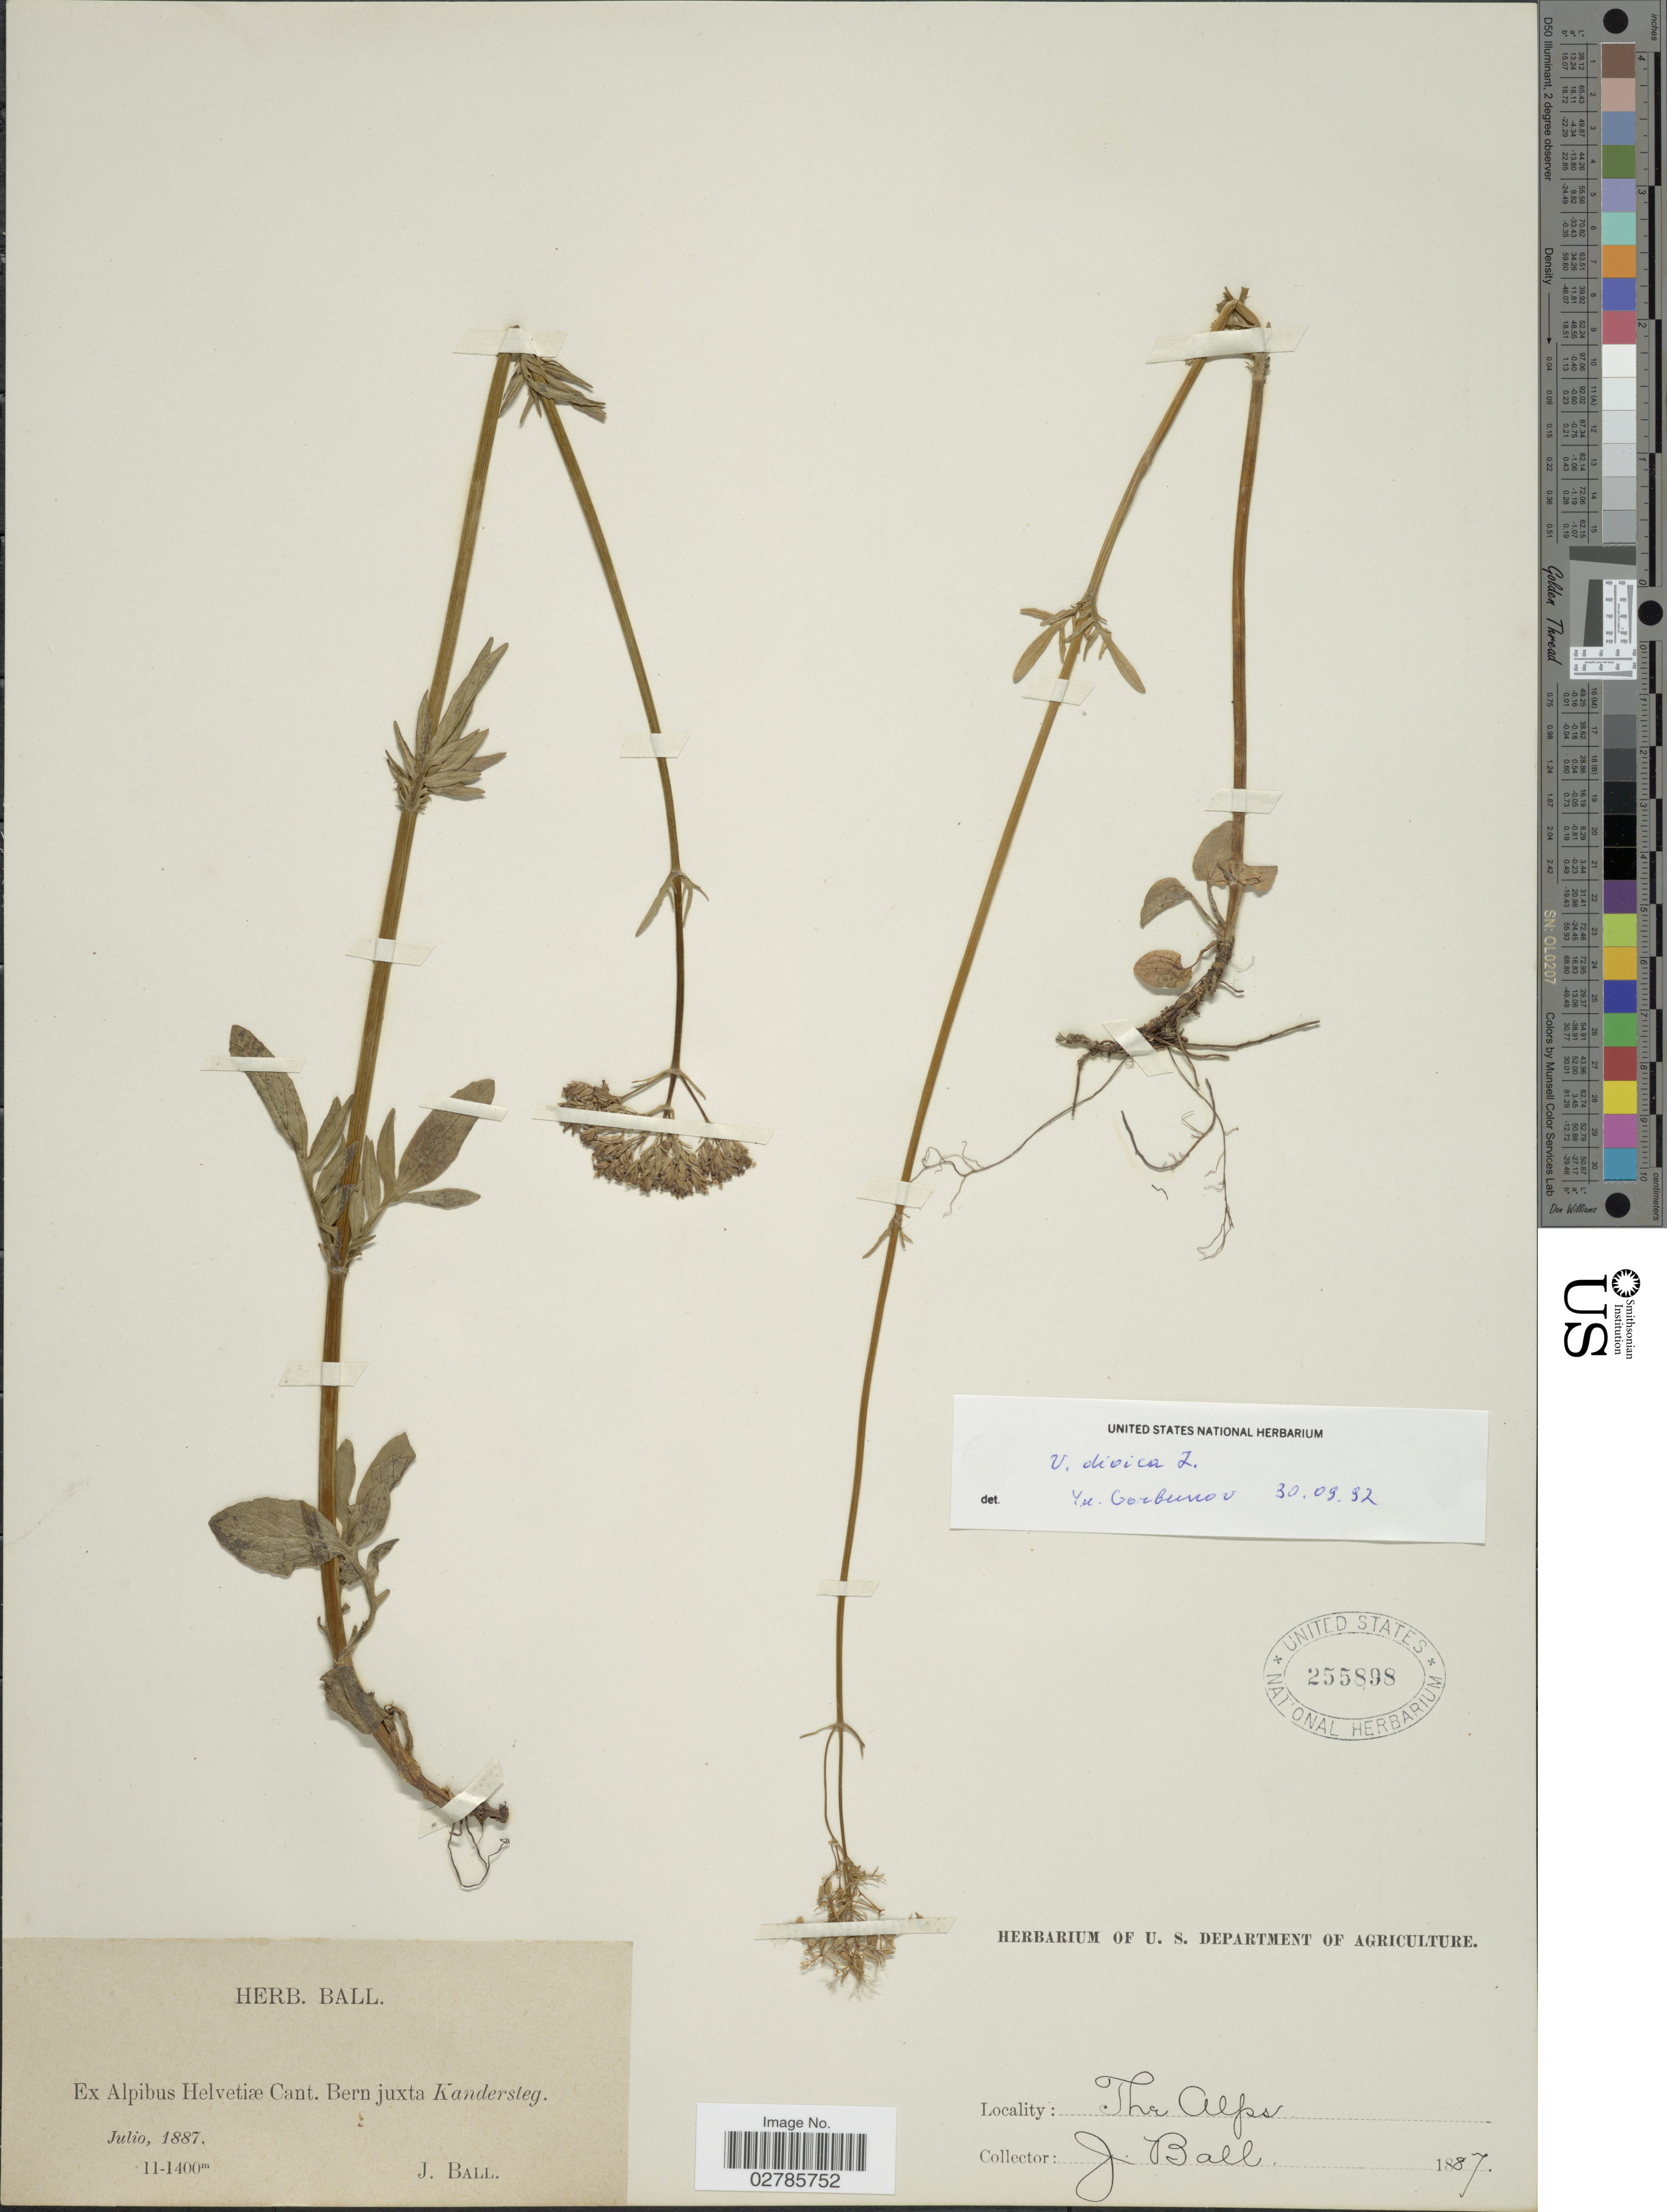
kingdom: Plantae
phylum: Tracheophyta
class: Magnoliopsida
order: Dipsacales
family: Caprifoliaceae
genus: Valeriana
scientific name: Valeriana dioica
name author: L.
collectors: J. Ball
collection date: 1887-07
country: Switzerland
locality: The Alps, Alpibus Helvetiæ Cant. Bern juxta Kandersleg.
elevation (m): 1100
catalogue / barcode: US 255898